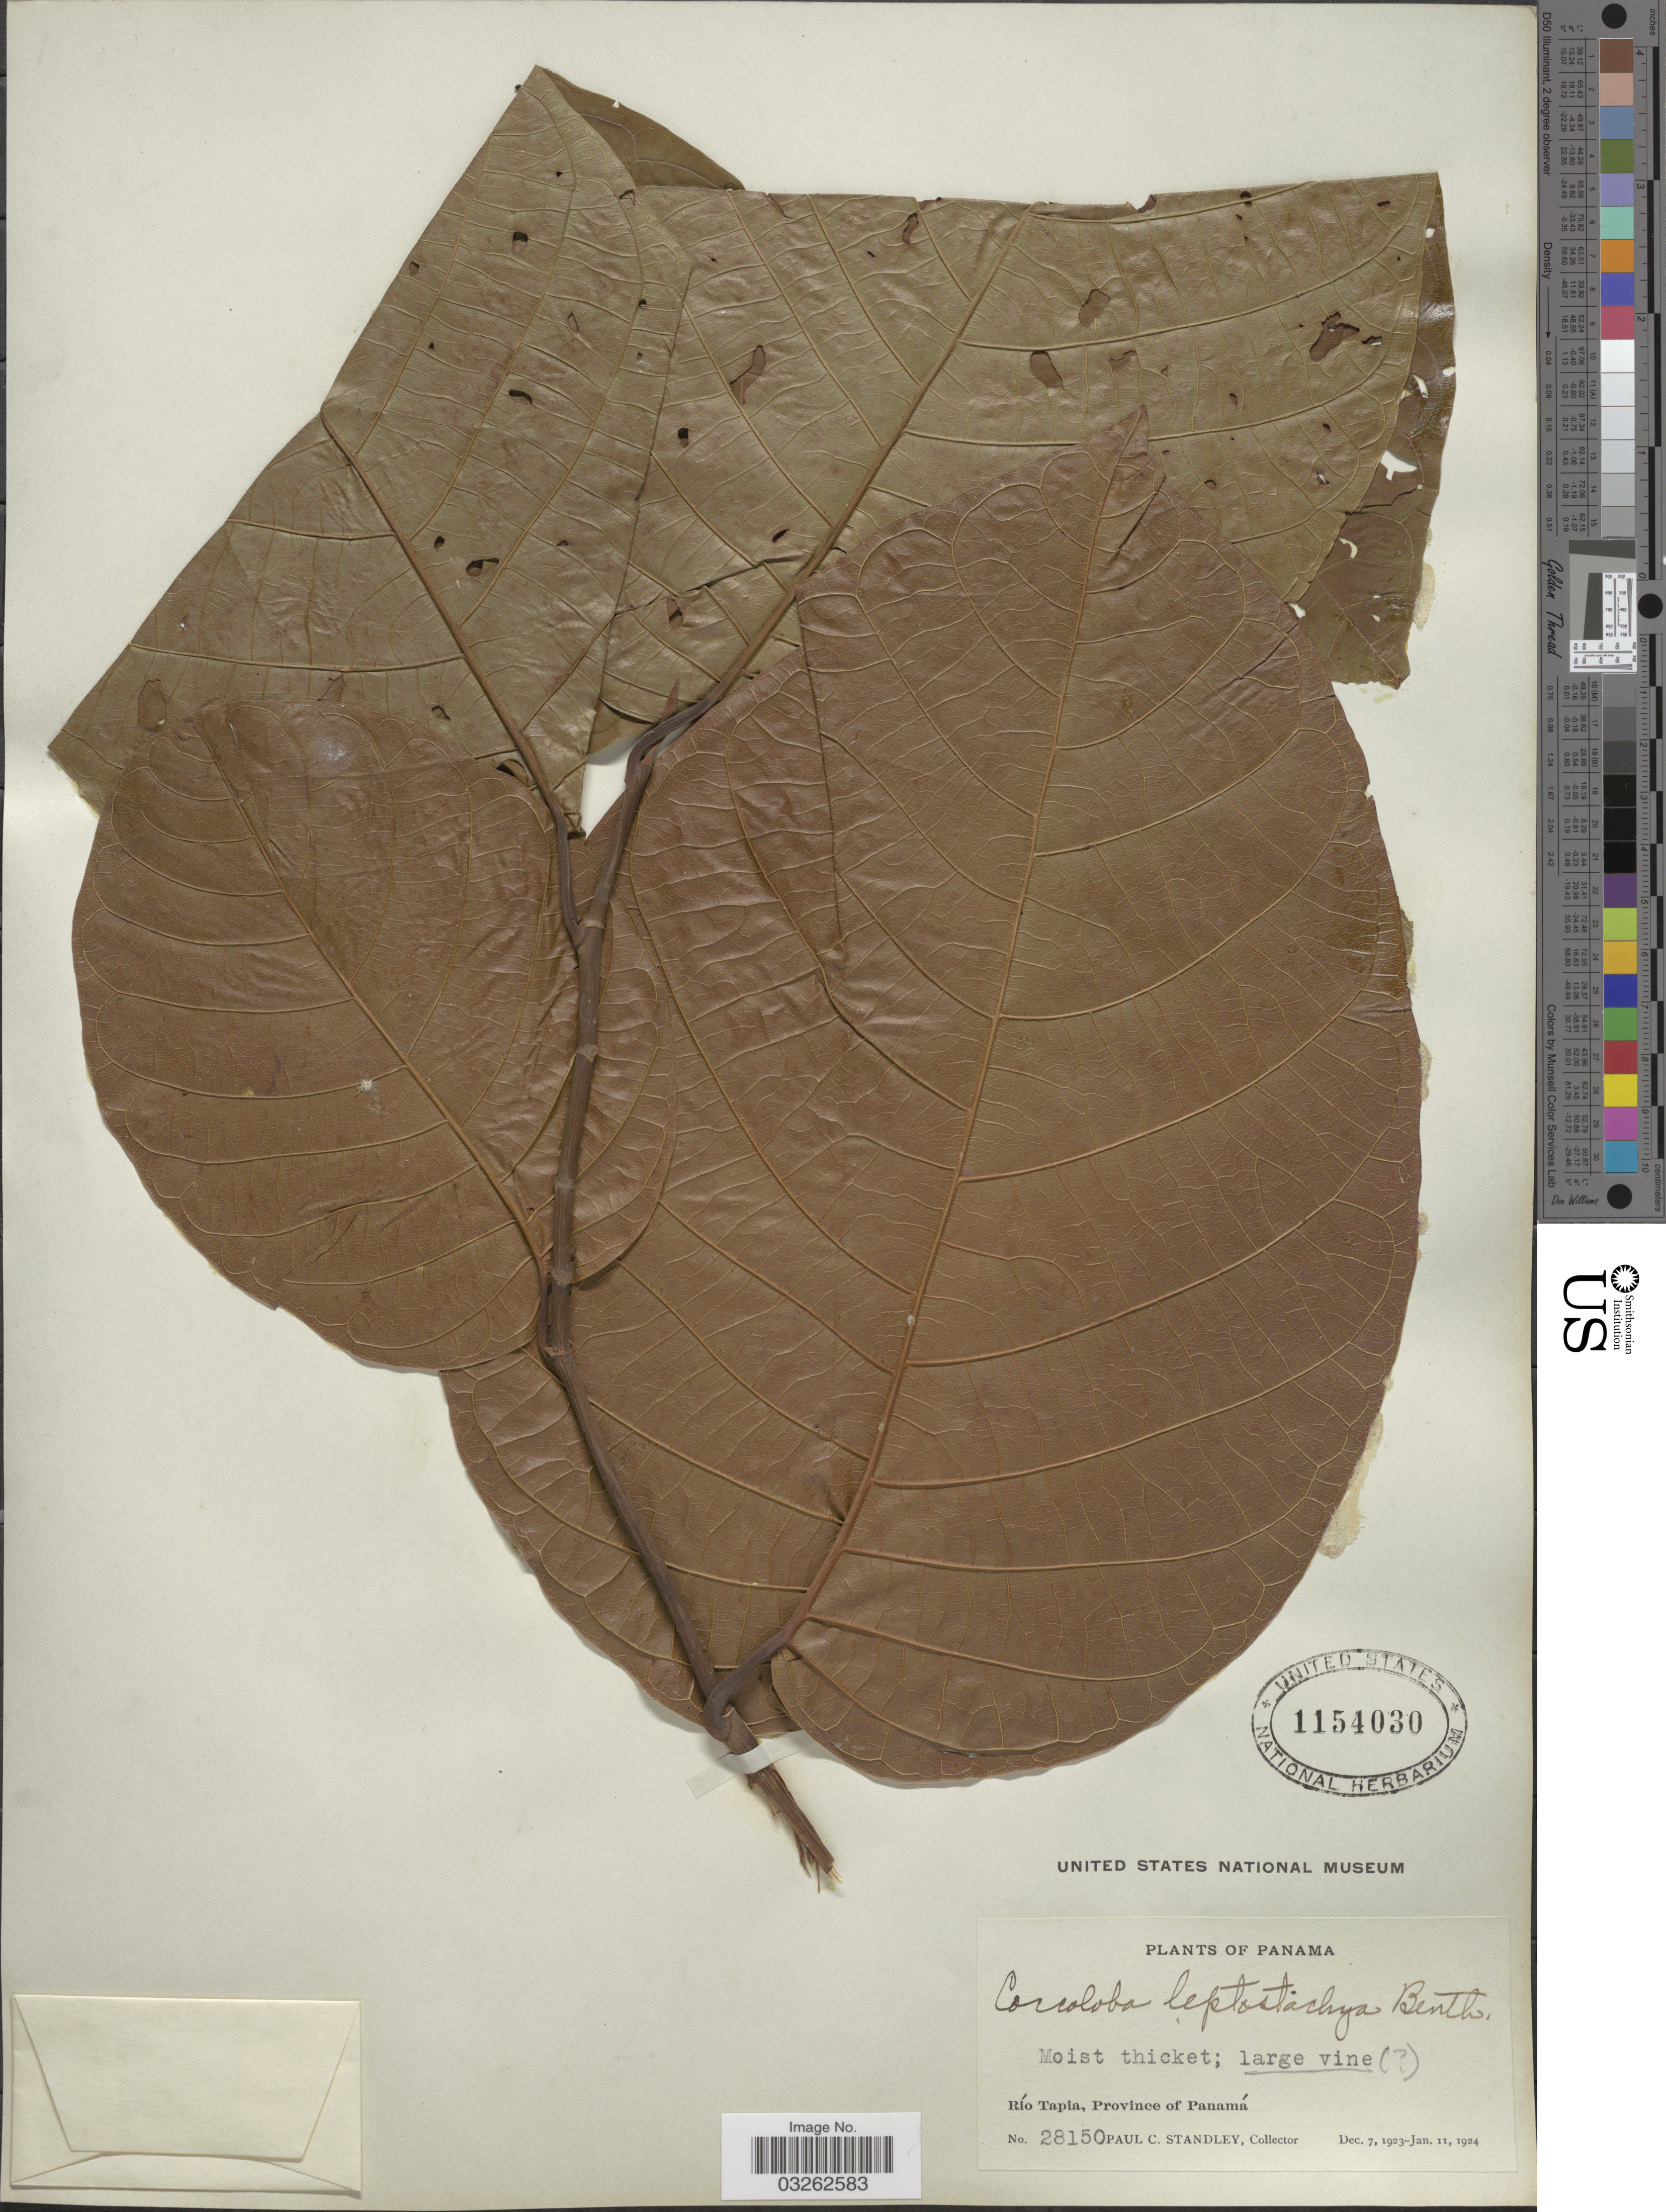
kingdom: Plantae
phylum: Tracheophyta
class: Magnoliopsida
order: Caryophyllales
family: Polygonaceae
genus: Coccoloba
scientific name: Coccoloba barbadensis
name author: Jacq.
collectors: P. C. Standley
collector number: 28150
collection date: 1923-12-07/1924-01-11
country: Panama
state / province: Panamá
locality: Río Tapia.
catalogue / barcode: US 1154030